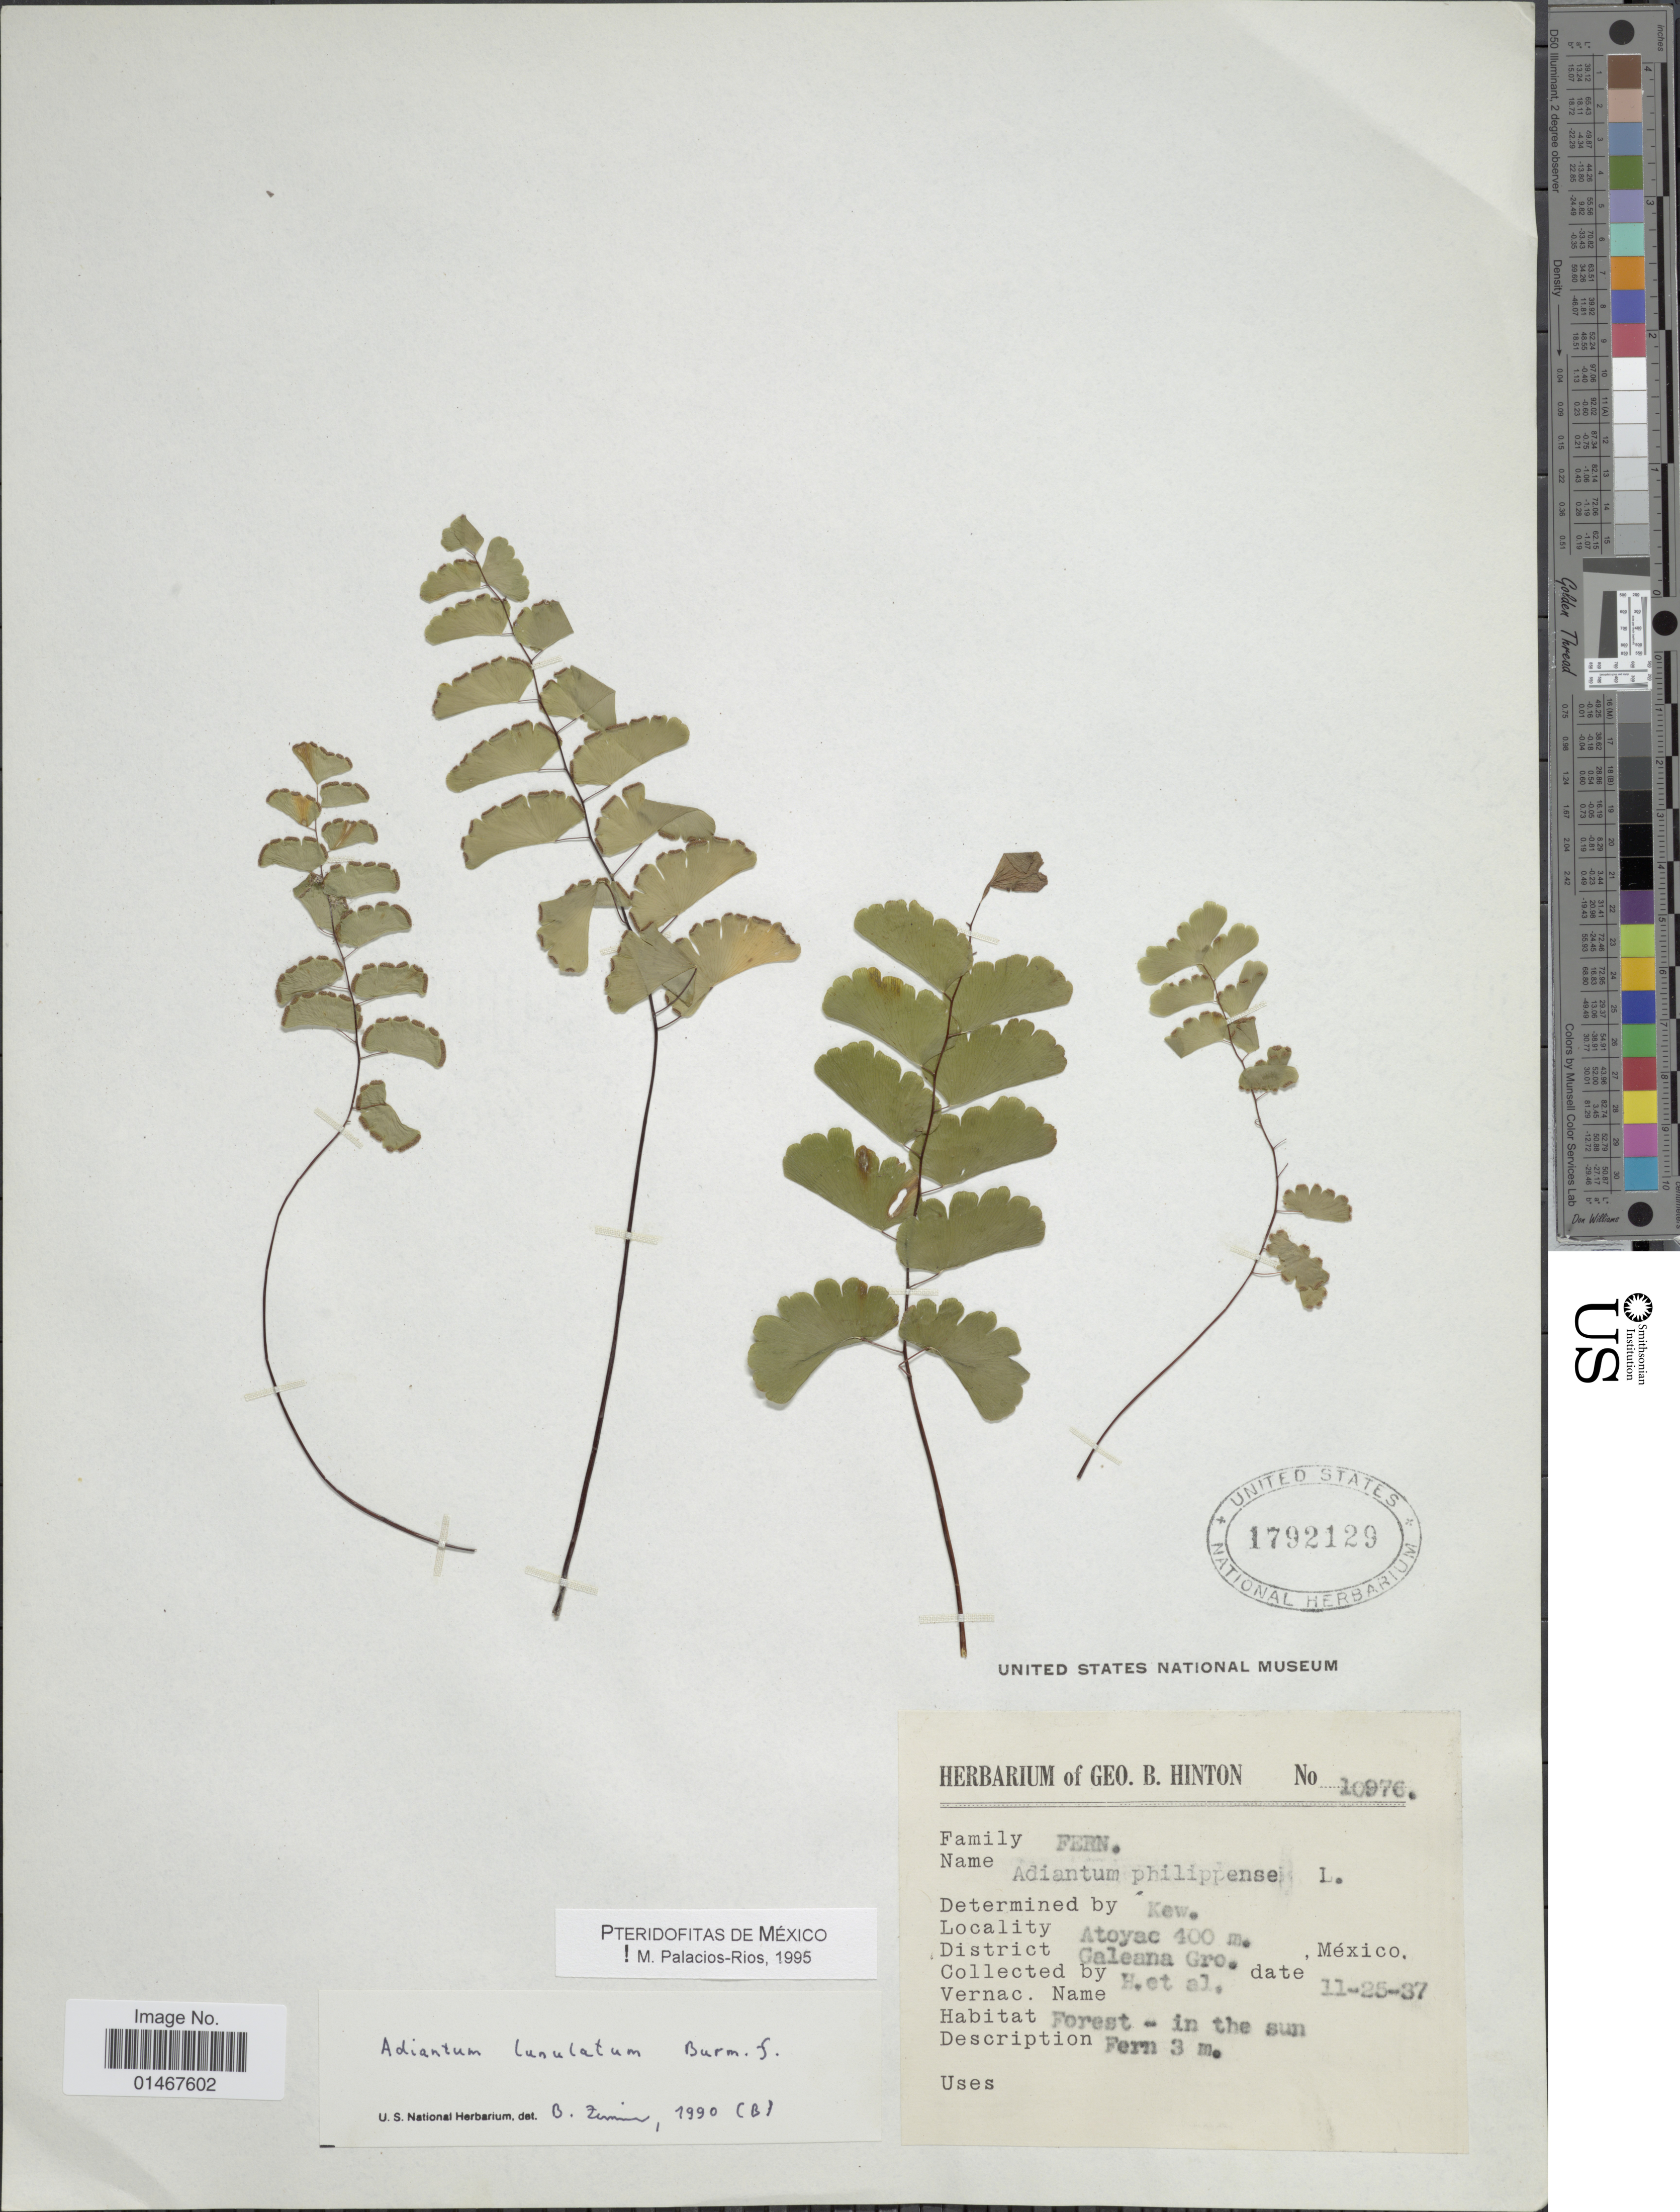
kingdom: Plantae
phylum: Tracheophyta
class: Polypodiopsida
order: Polypodiales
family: Pteridaceae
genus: Adiantum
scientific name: Adiantum philippense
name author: L.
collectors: G. B. Hinton & et al.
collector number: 10976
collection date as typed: Transcribed d/m/y: 25/11/37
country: Mexico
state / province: Guerrero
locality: Atoyac. district Galeana Gro.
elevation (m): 400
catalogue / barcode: US 1792129